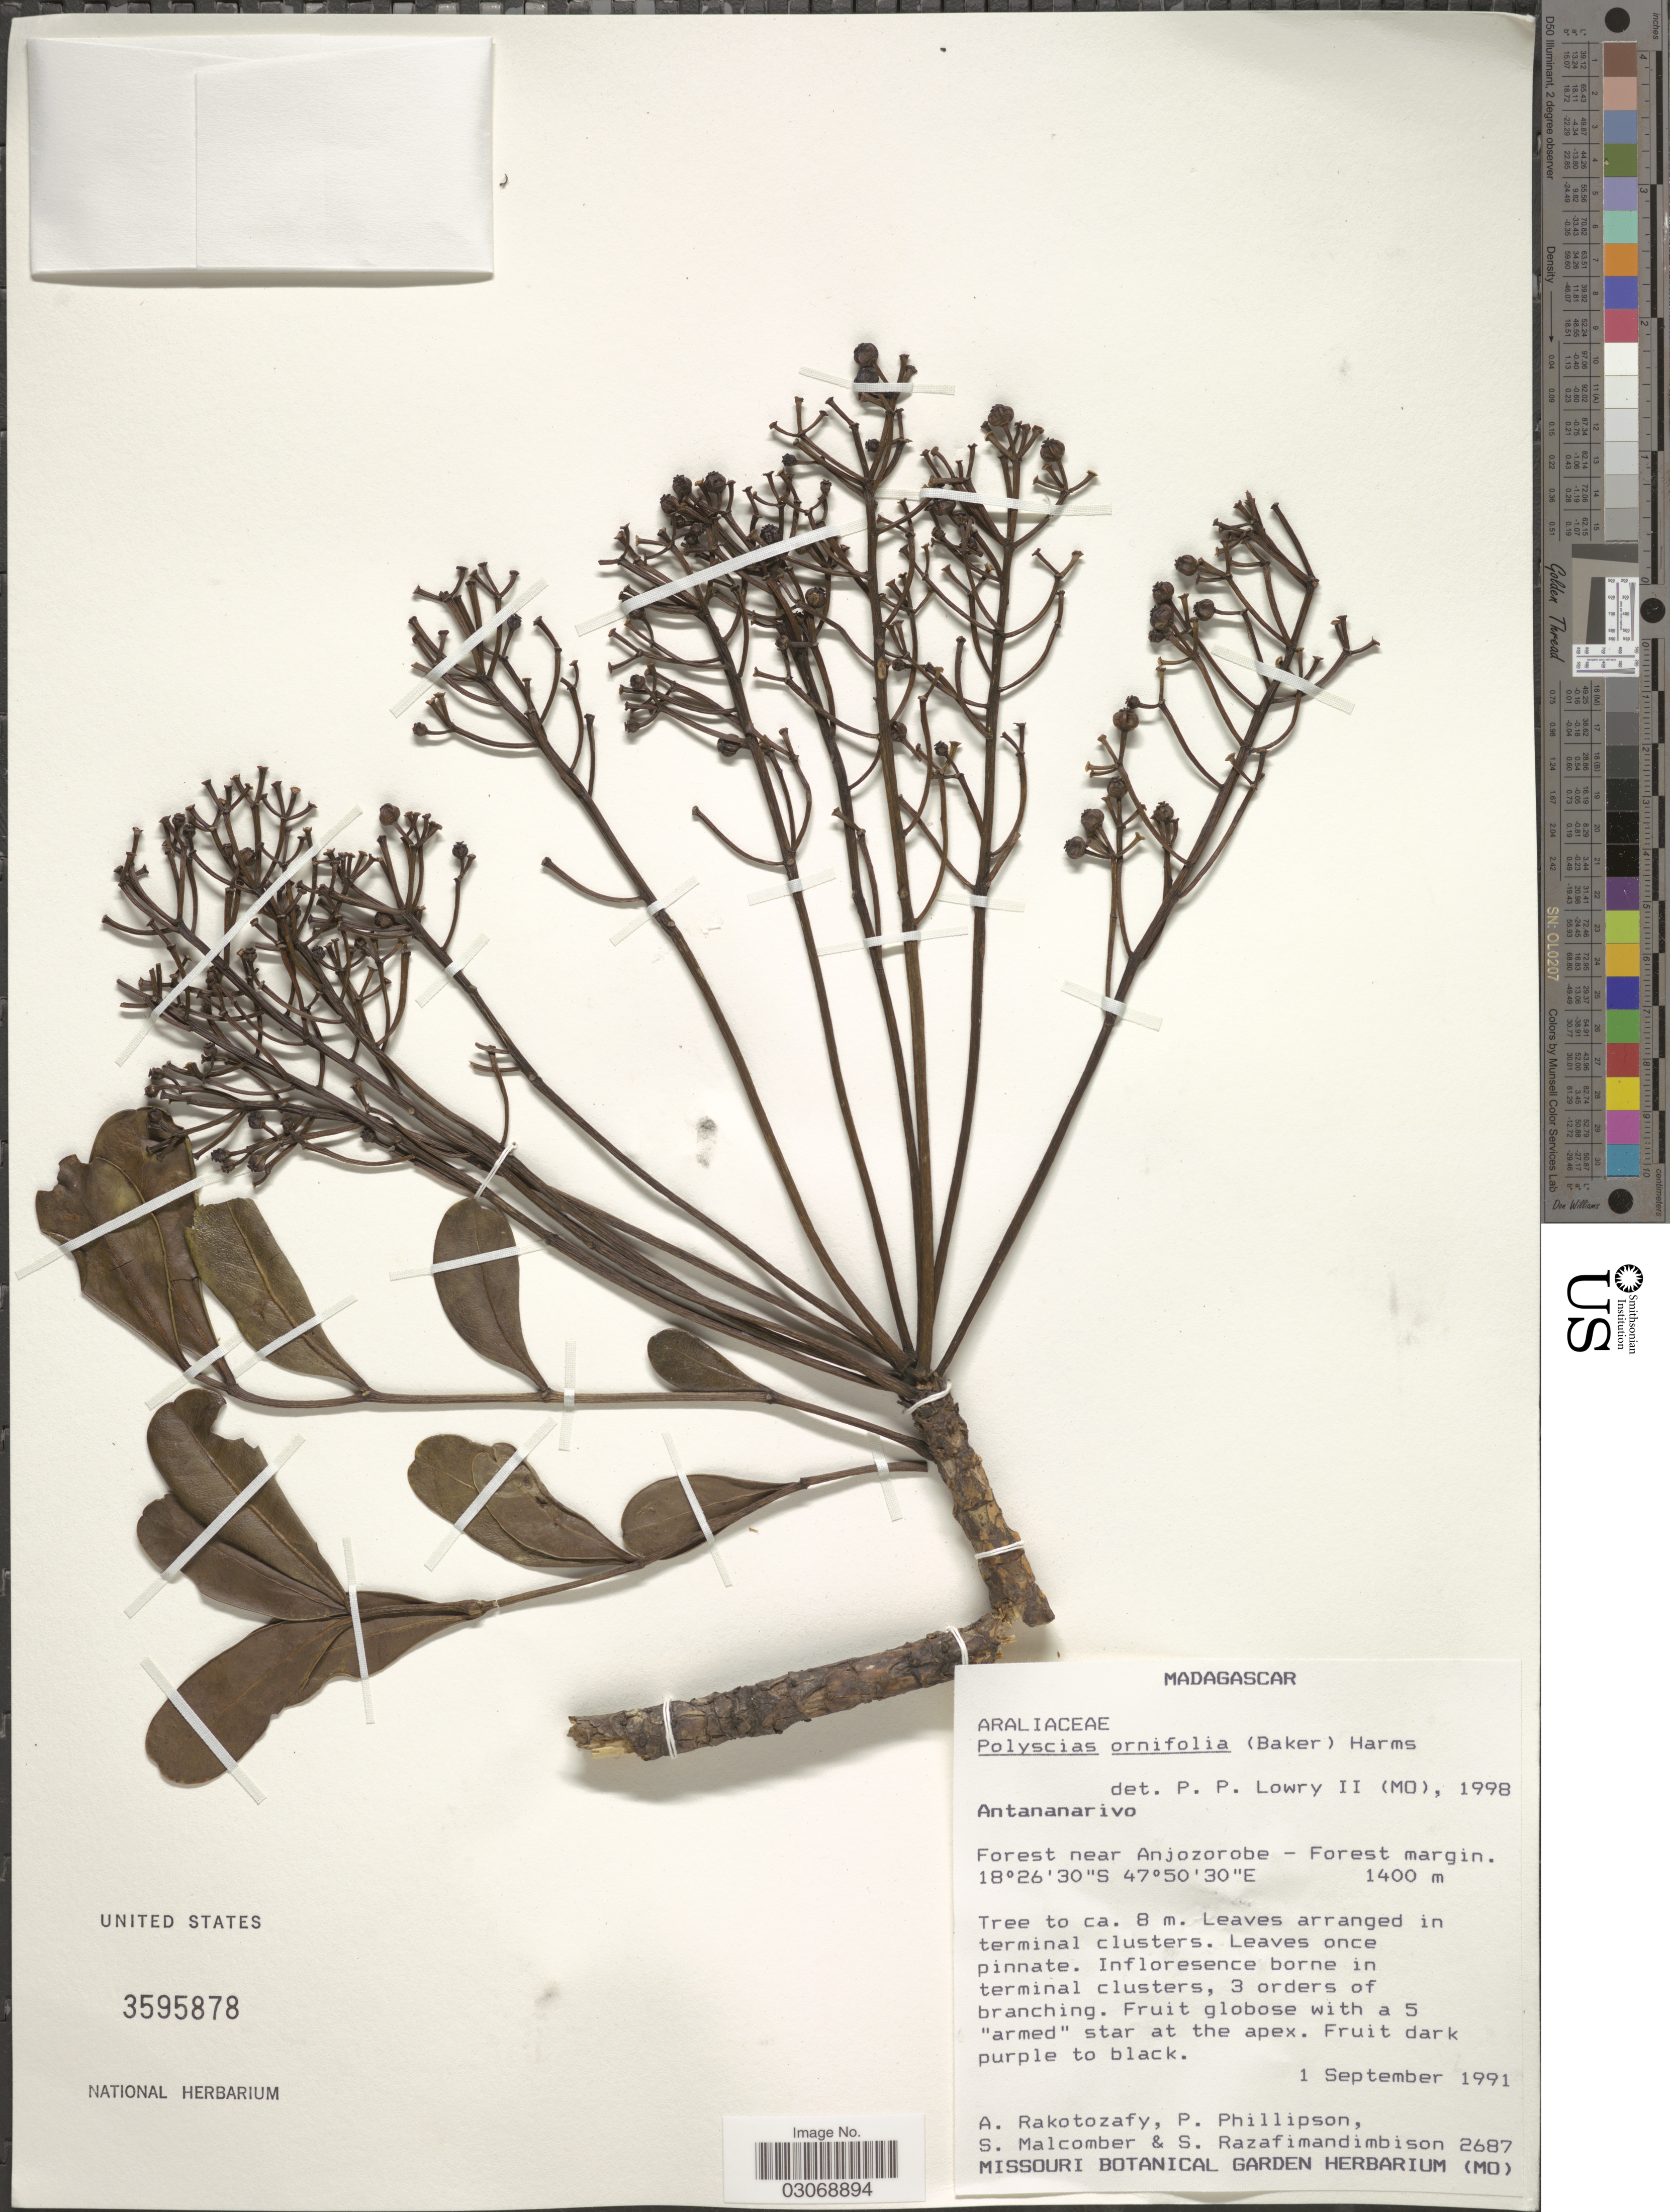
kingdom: Plantae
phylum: Tracheophyta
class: Magnoliopsida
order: Apiales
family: Araliaceae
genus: Polyscias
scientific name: Polyscias ornifolia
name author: (Baker) Harms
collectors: A. Rakotozafy, P. B. Phillipson, S. T. Malcomber & S. G. Razafimandimbison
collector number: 2687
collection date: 1991-09-01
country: Madagascar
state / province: Analamanga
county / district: Anjozorobe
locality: Forest near Anjozorobe - Forest margin.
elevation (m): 1400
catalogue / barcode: US 3595878